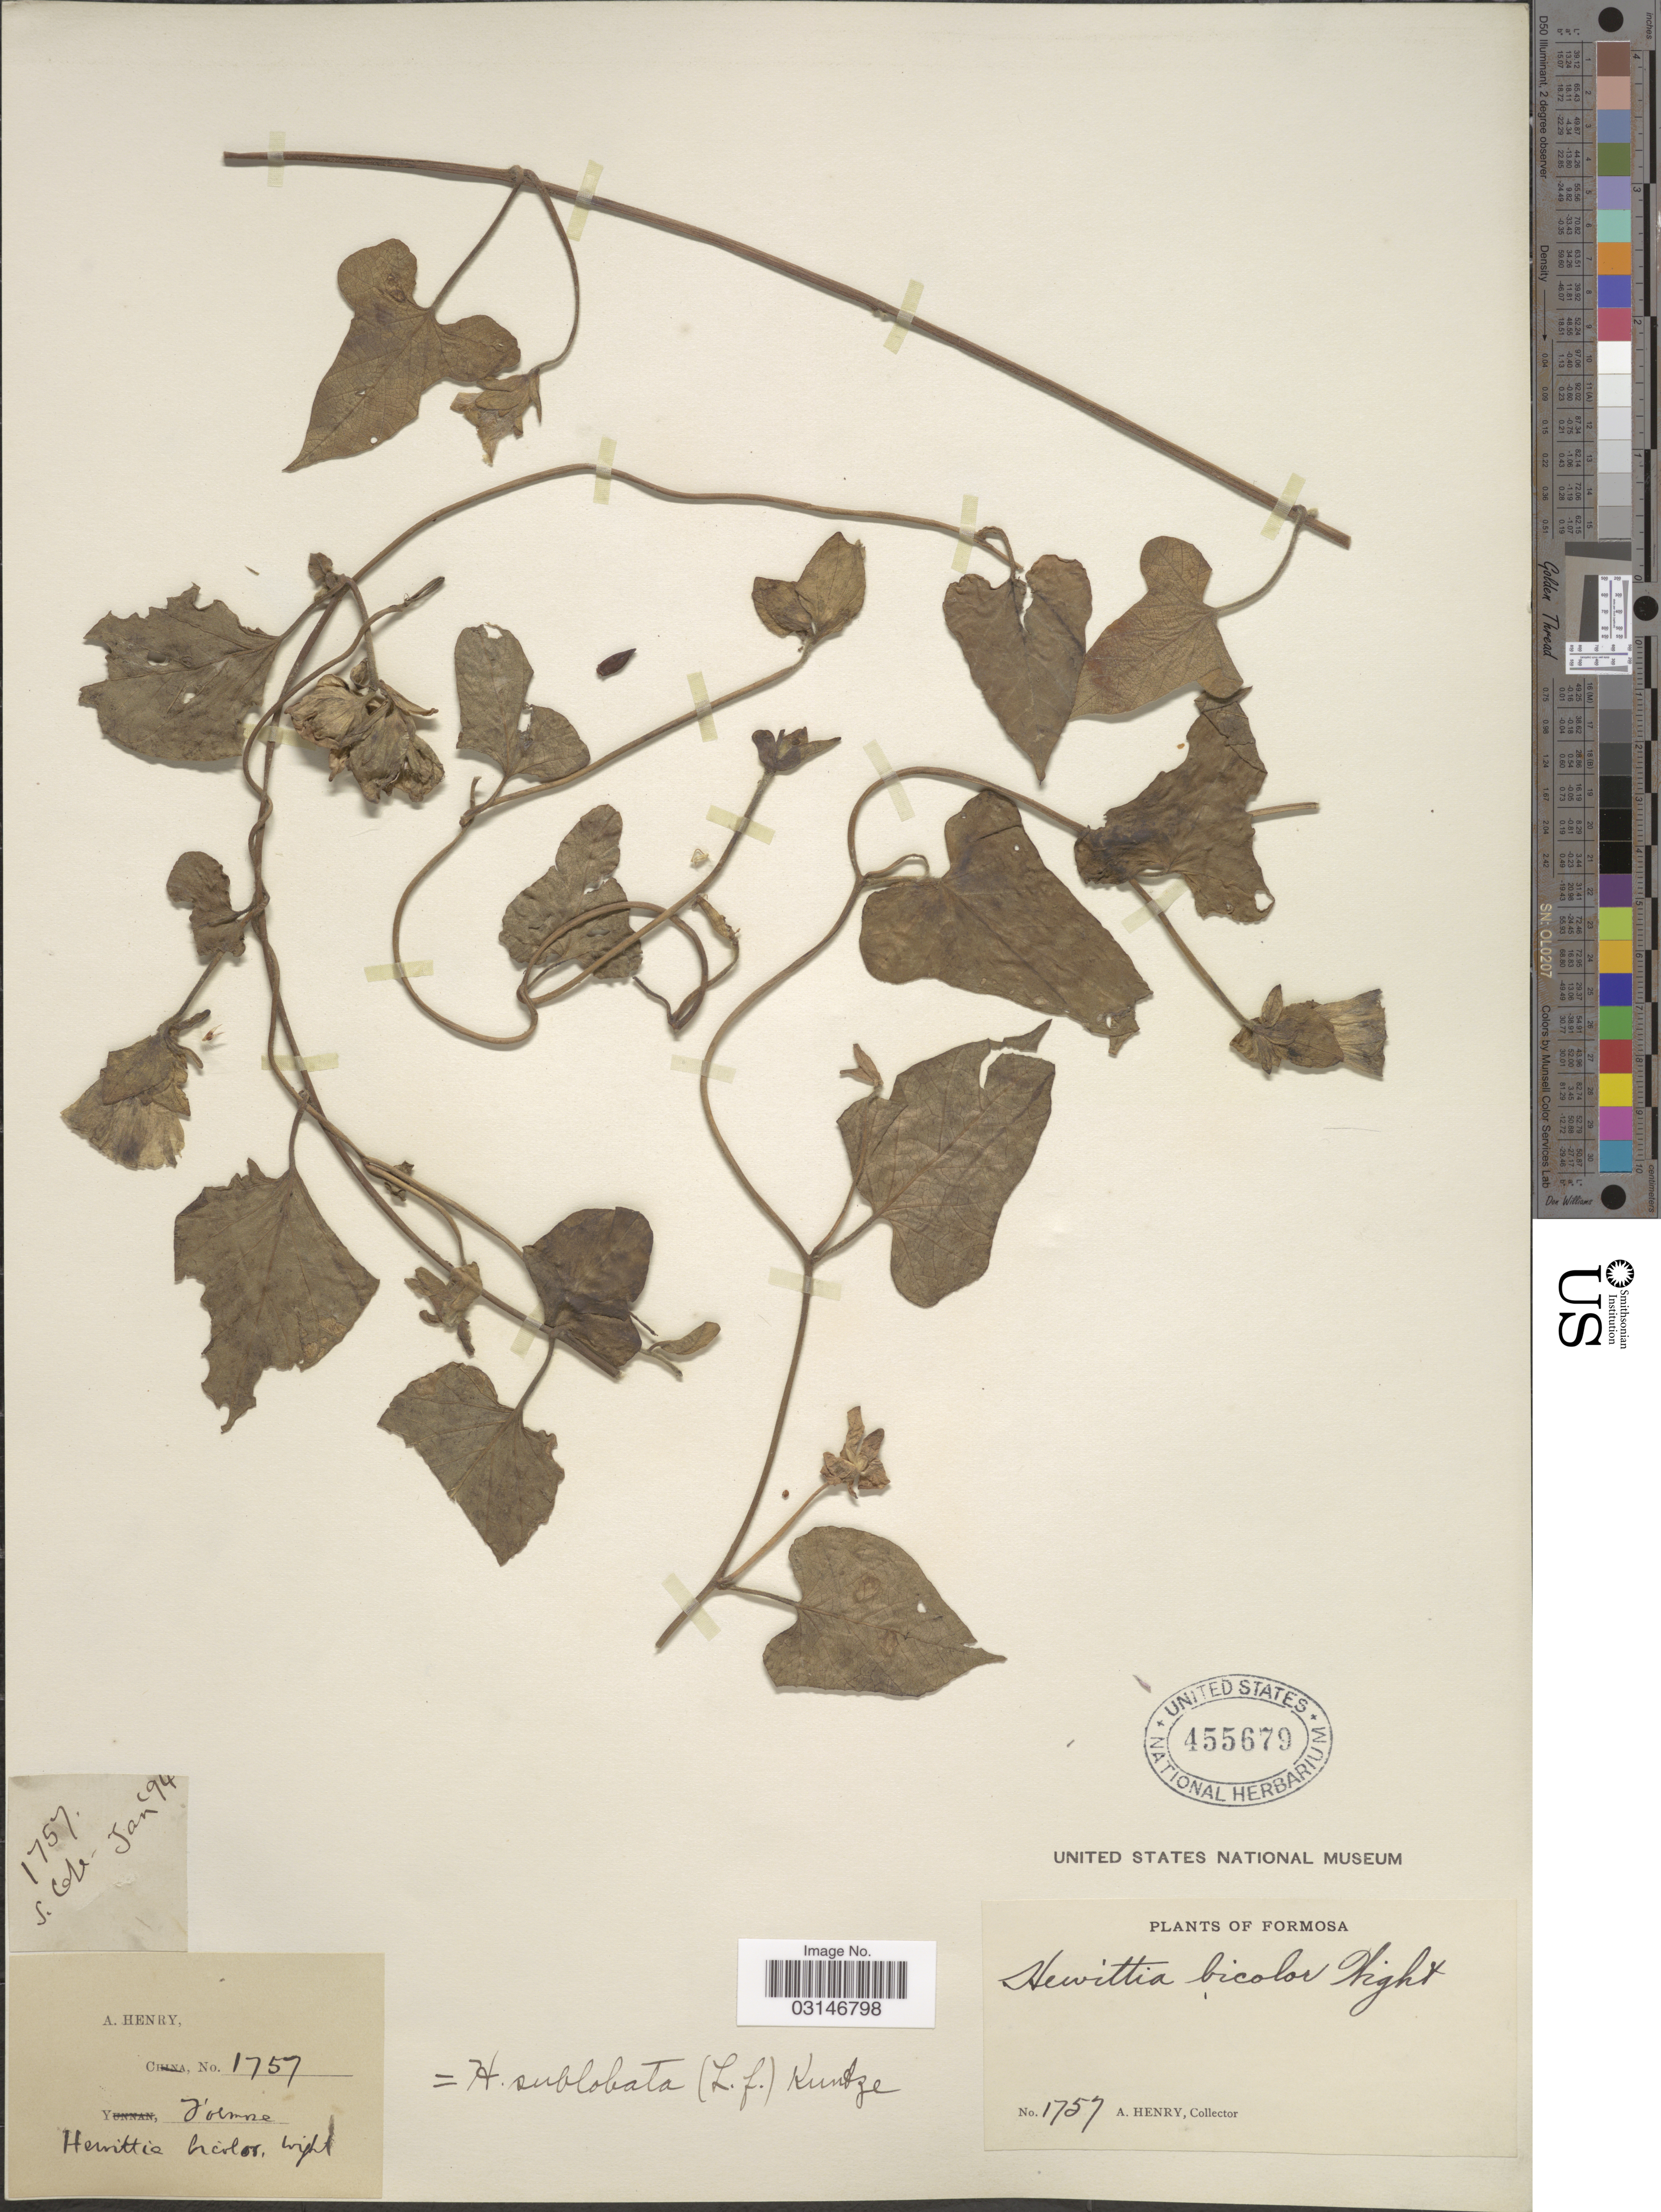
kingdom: Plantae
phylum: Tracheophyta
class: Magnoliopsida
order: Solanales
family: Convolvulaceae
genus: Hewittia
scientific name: Hewittia sublobata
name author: (L. f.) Kuntze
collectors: A. Henry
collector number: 1757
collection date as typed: Transcribed d/m/y: /1/94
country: Taiwan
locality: Formosa.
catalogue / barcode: US 455679